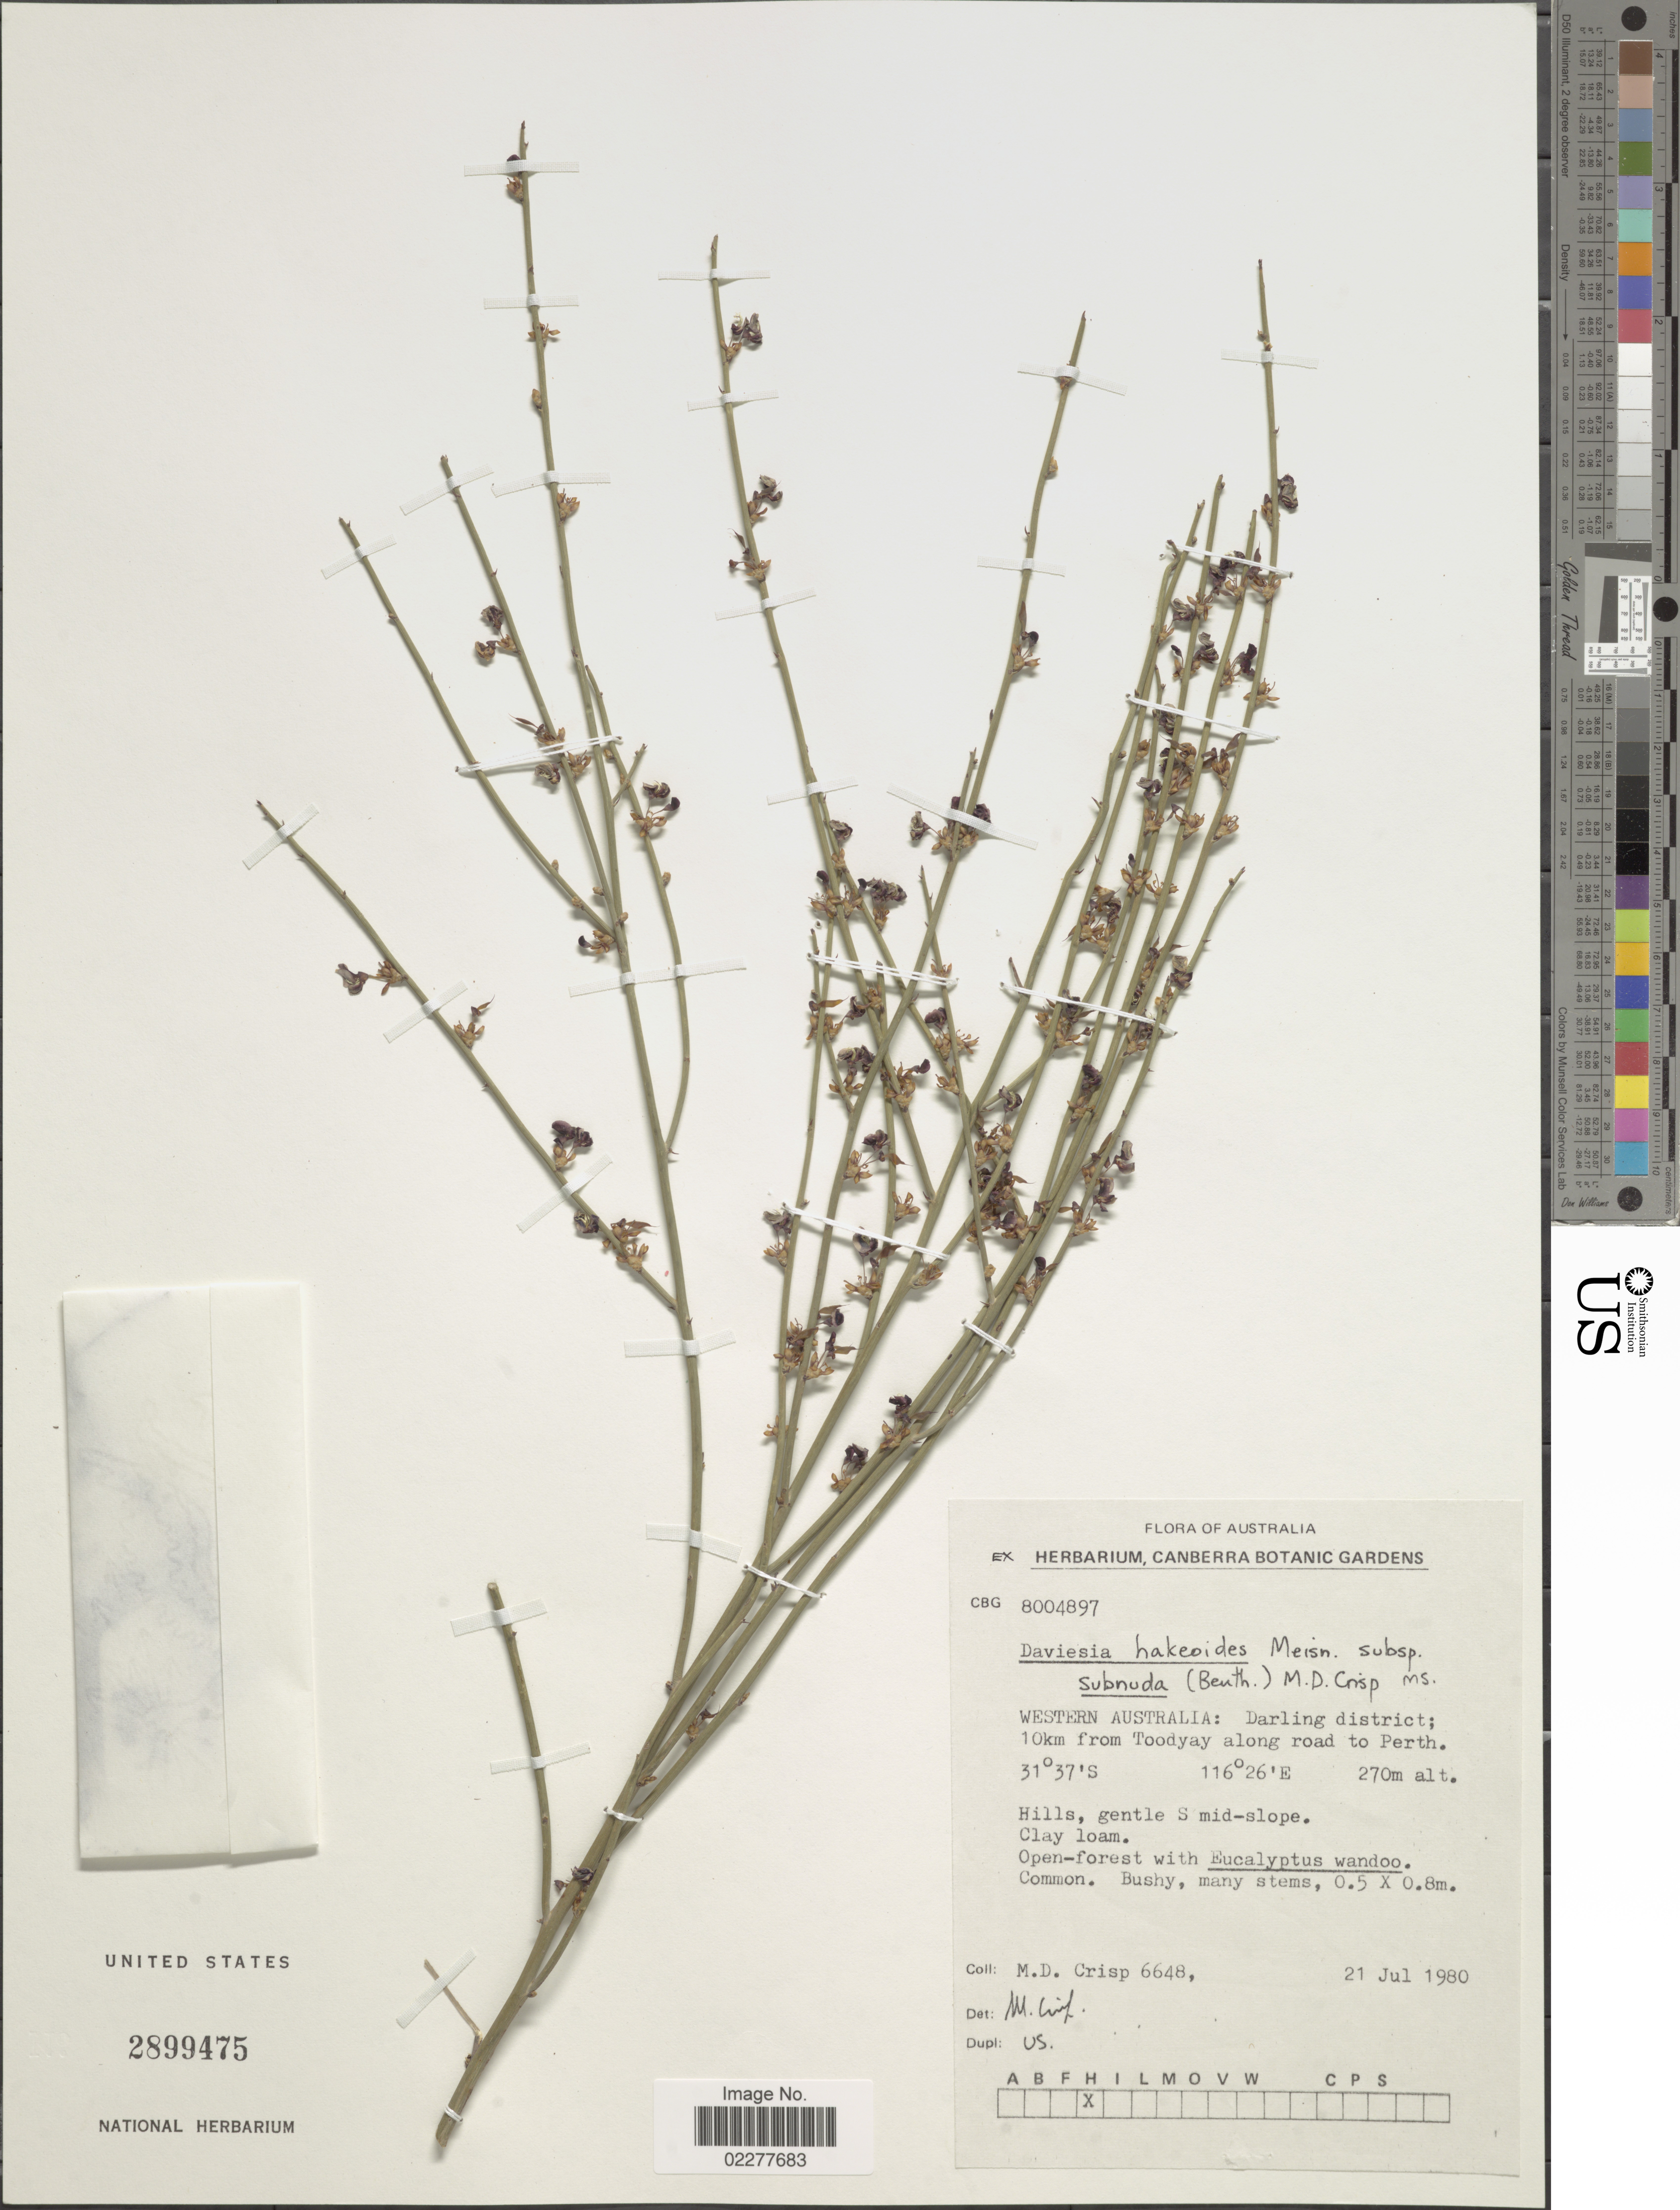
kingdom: Plantae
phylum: Tracheophyta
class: Magnoliopsida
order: Fabales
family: Fabaceae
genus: Daviesia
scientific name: Daviesia hakeoides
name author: Meisn.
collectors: M. Crisp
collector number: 6648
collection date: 1980-07-21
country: Australia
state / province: Western Australia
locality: Darling District; 10km from Toodyay along road to Perth.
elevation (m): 270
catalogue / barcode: US 2899475